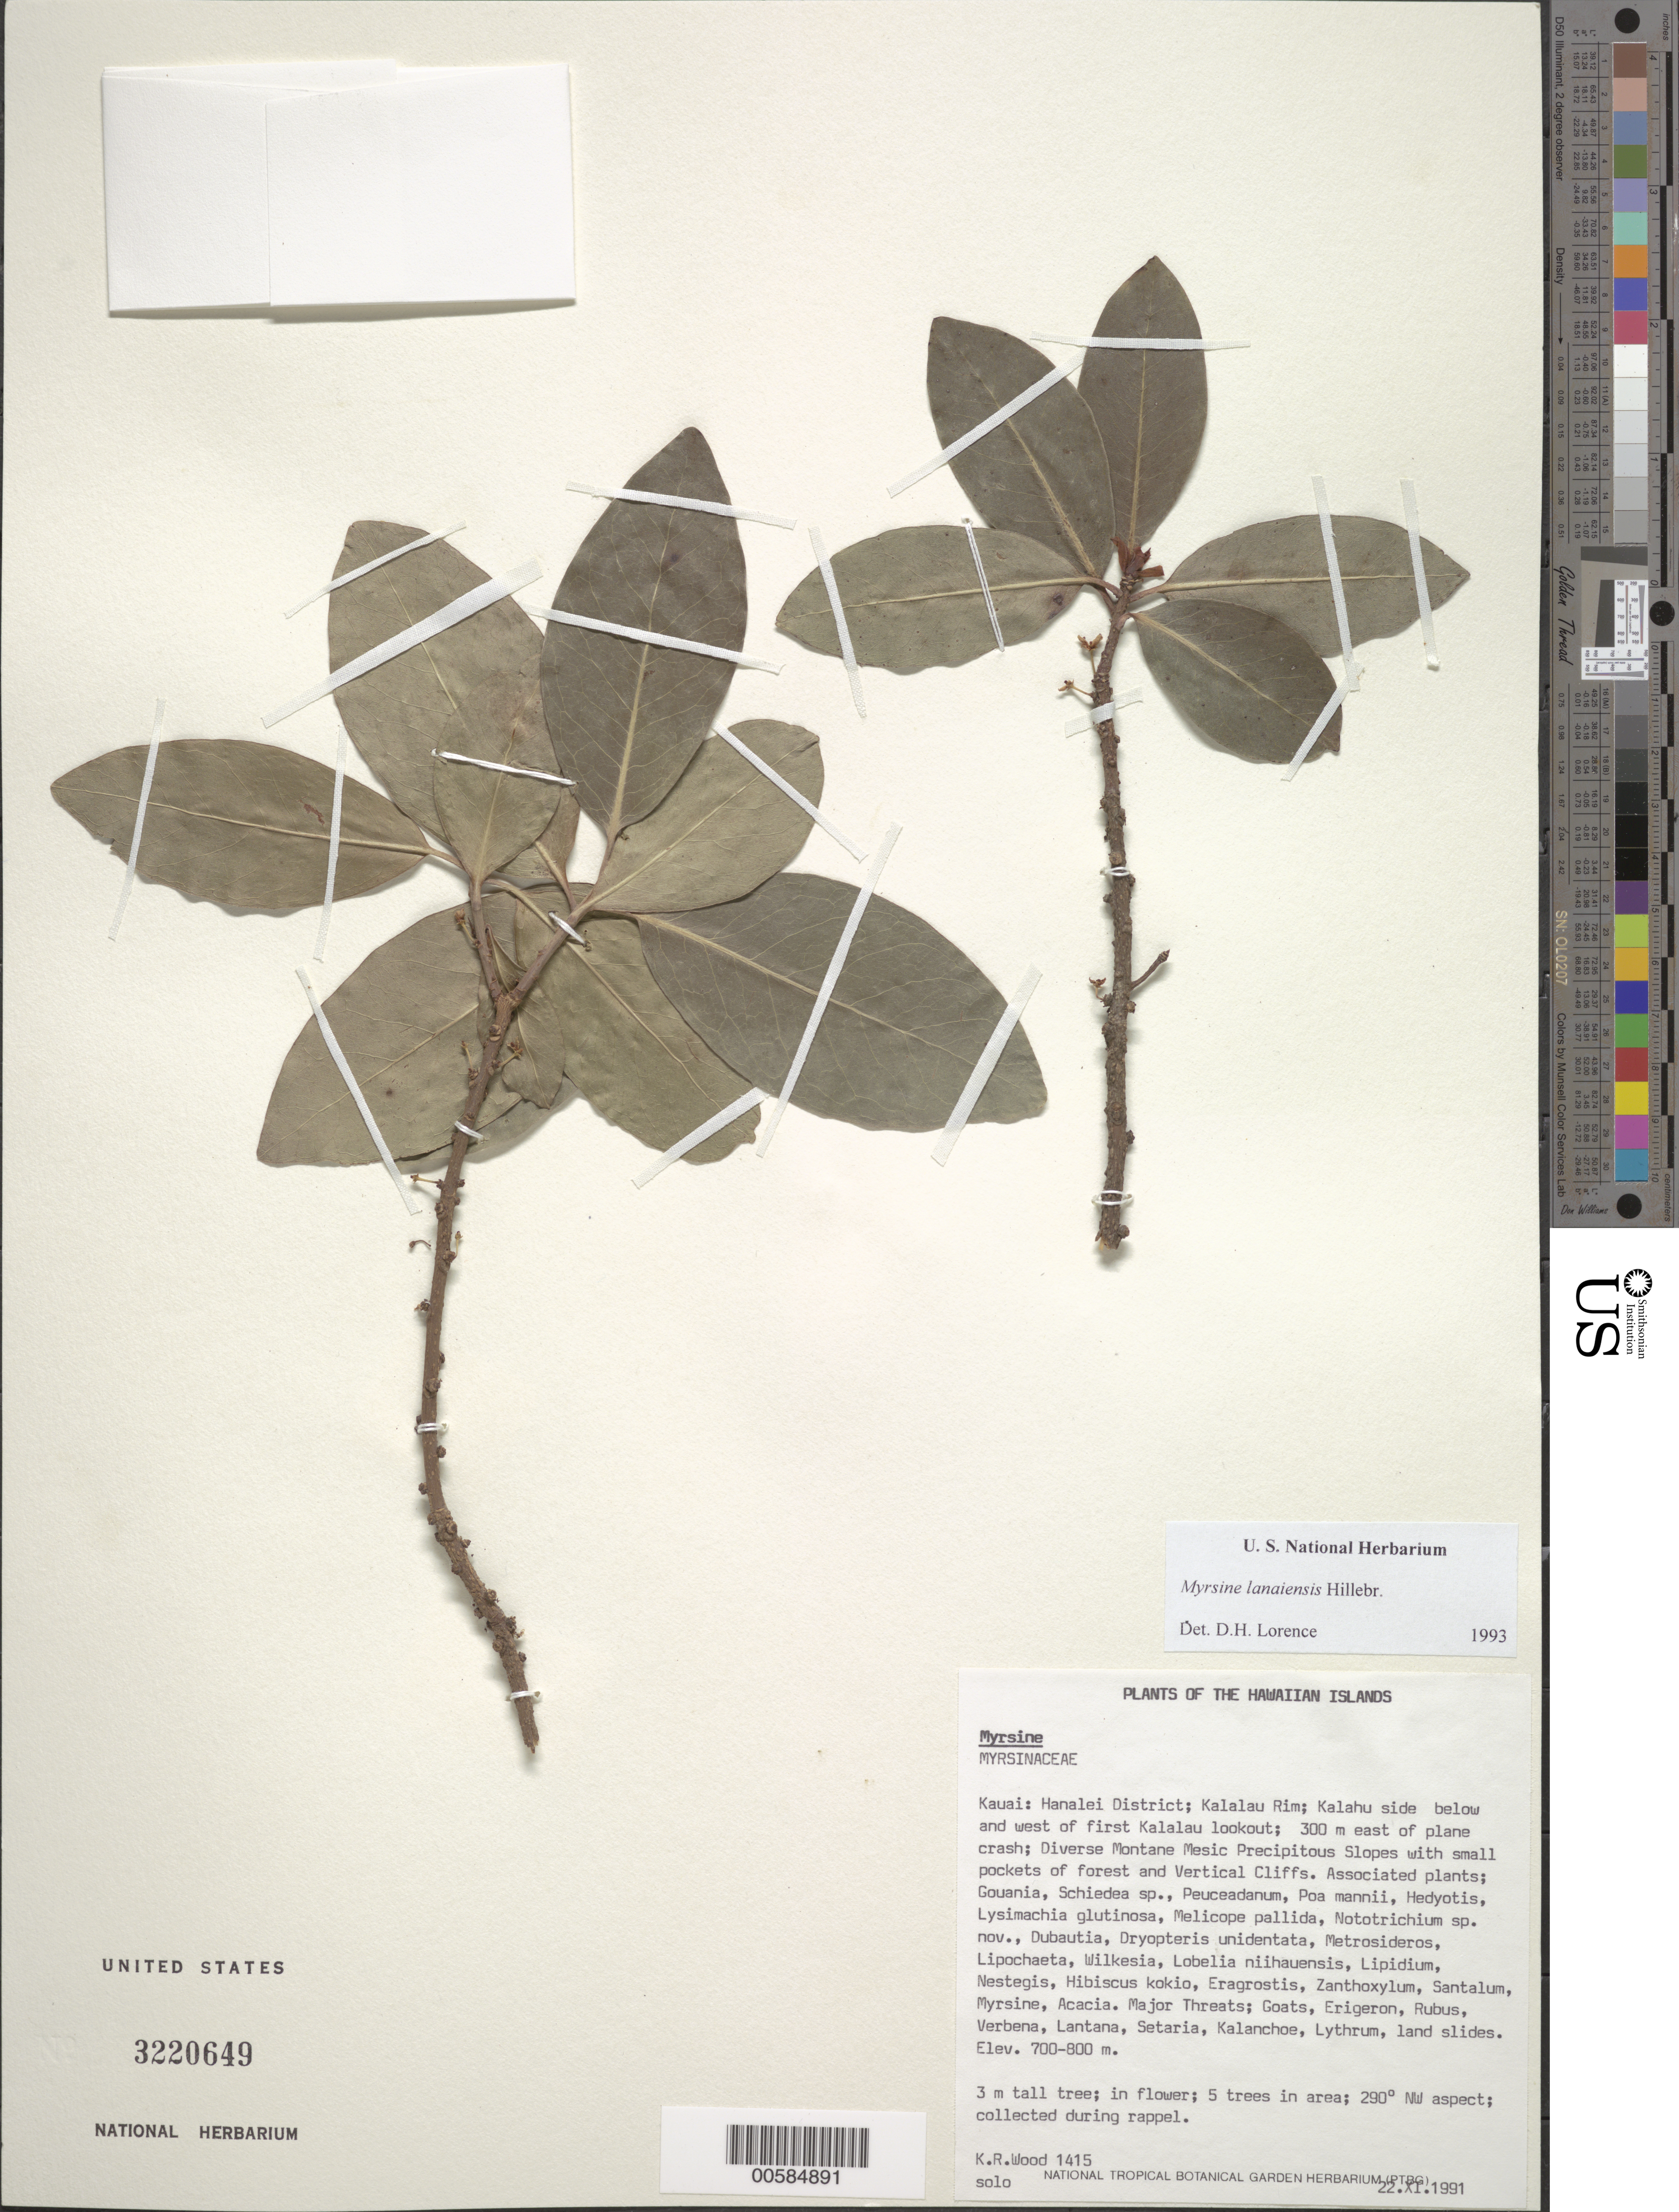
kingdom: Plantae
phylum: Tracheophyta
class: Magnoliopsida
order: Ericales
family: Primulaceae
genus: Myrsine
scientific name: Myrsine lanaiensis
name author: Hillebr.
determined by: Lorence, David H., (PTBG), National Tropical Botanical Garden (UNITED STATES)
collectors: K. R. Wood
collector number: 1415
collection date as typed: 22 Nov 1991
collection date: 1991-11-22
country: United States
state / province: Hawaii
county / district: Kauai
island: Kaua'i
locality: Hanalei Dist; Kalalau Rim; Kalahu side below & W of first Kalalau lookout; 300 m E of plane crash.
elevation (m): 700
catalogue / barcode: US 3220649